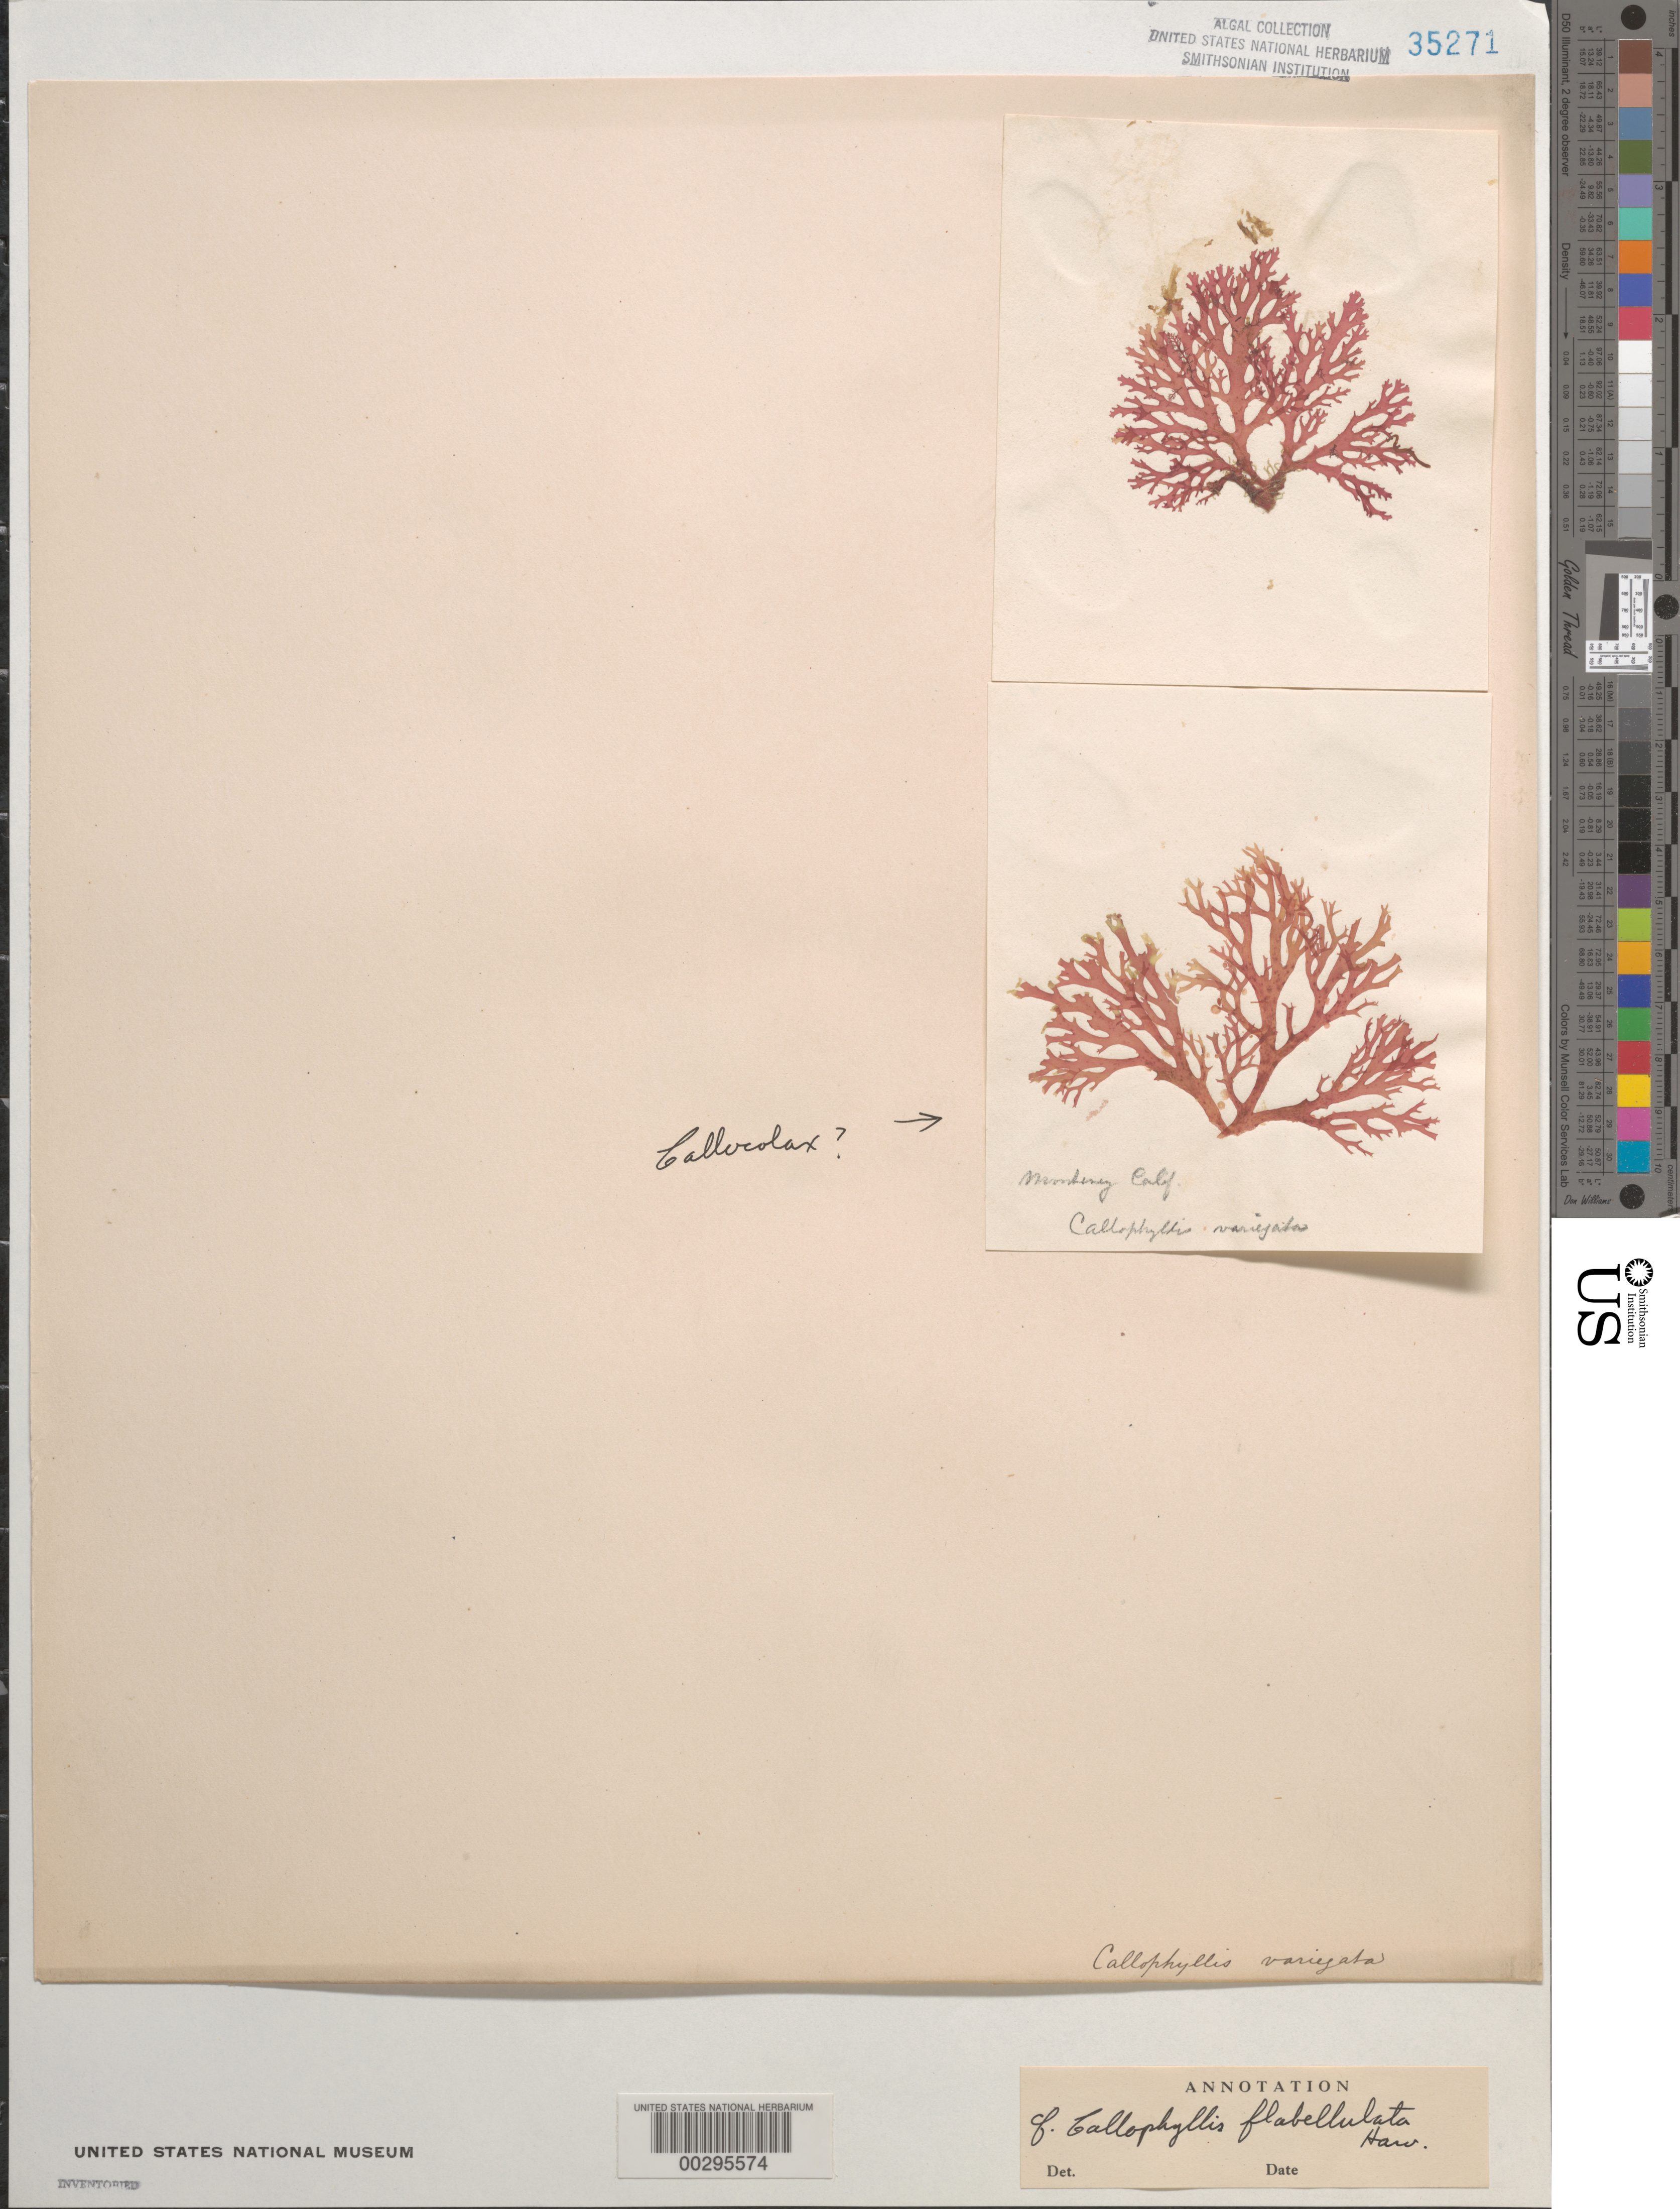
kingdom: Plantae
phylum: Rhodophyta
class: Florideophyceae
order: Gigartinales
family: Kallymeniaceae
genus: Callophyllis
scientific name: Callophyllis flabellulata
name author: Harv.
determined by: Dawson, E. Y.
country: United States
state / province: California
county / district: Monterey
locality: Monterey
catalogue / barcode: US 35271